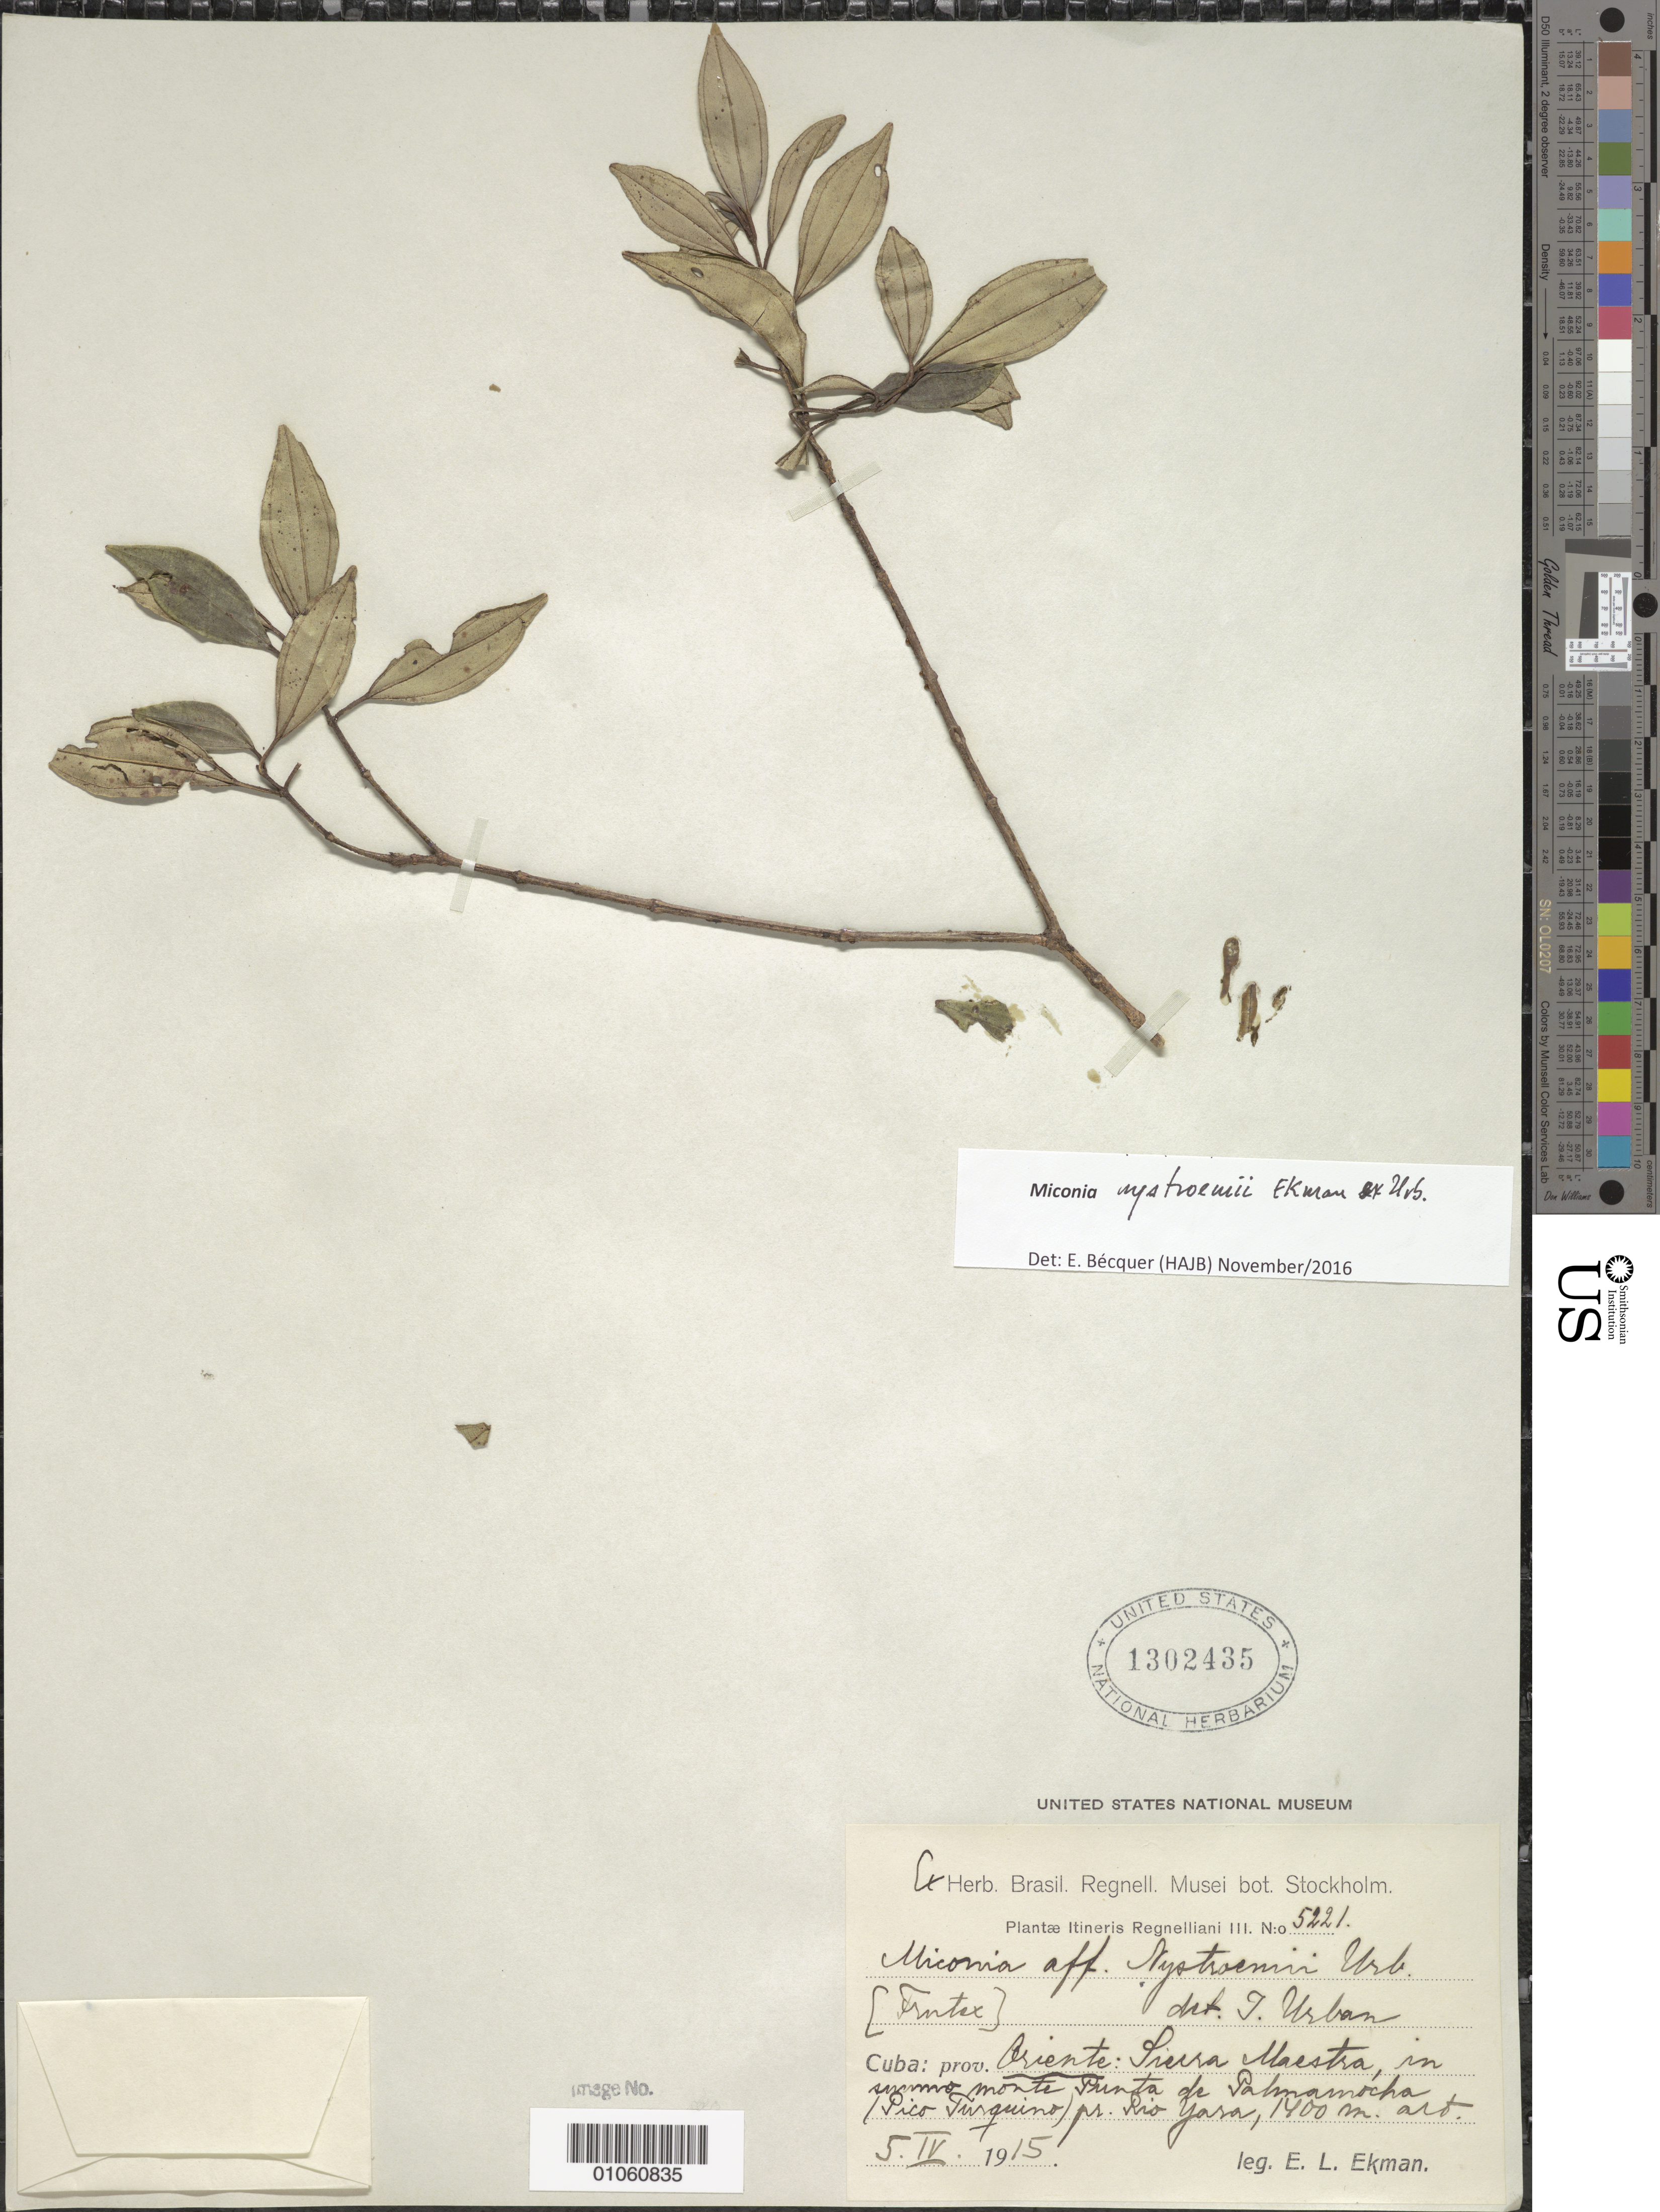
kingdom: Plantae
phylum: Tracheophyta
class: Magnoliopsida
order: Myrtales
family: Melastomataceae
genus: Miconia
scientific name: Miconia nystroemii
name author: Urb.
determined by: Bécquer Granados, E. R., (HAJB)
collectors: E. L. Ekman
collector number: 5221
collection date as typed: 05 Apr 1915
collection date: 1915-04-05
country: Cuba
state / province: Oriente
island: Cuba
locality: Sierra Maestra, in surmo monts Punta de Palmamocha (Pico Turquino) pr Río Yara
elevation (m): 1400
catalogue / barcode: US 1302435